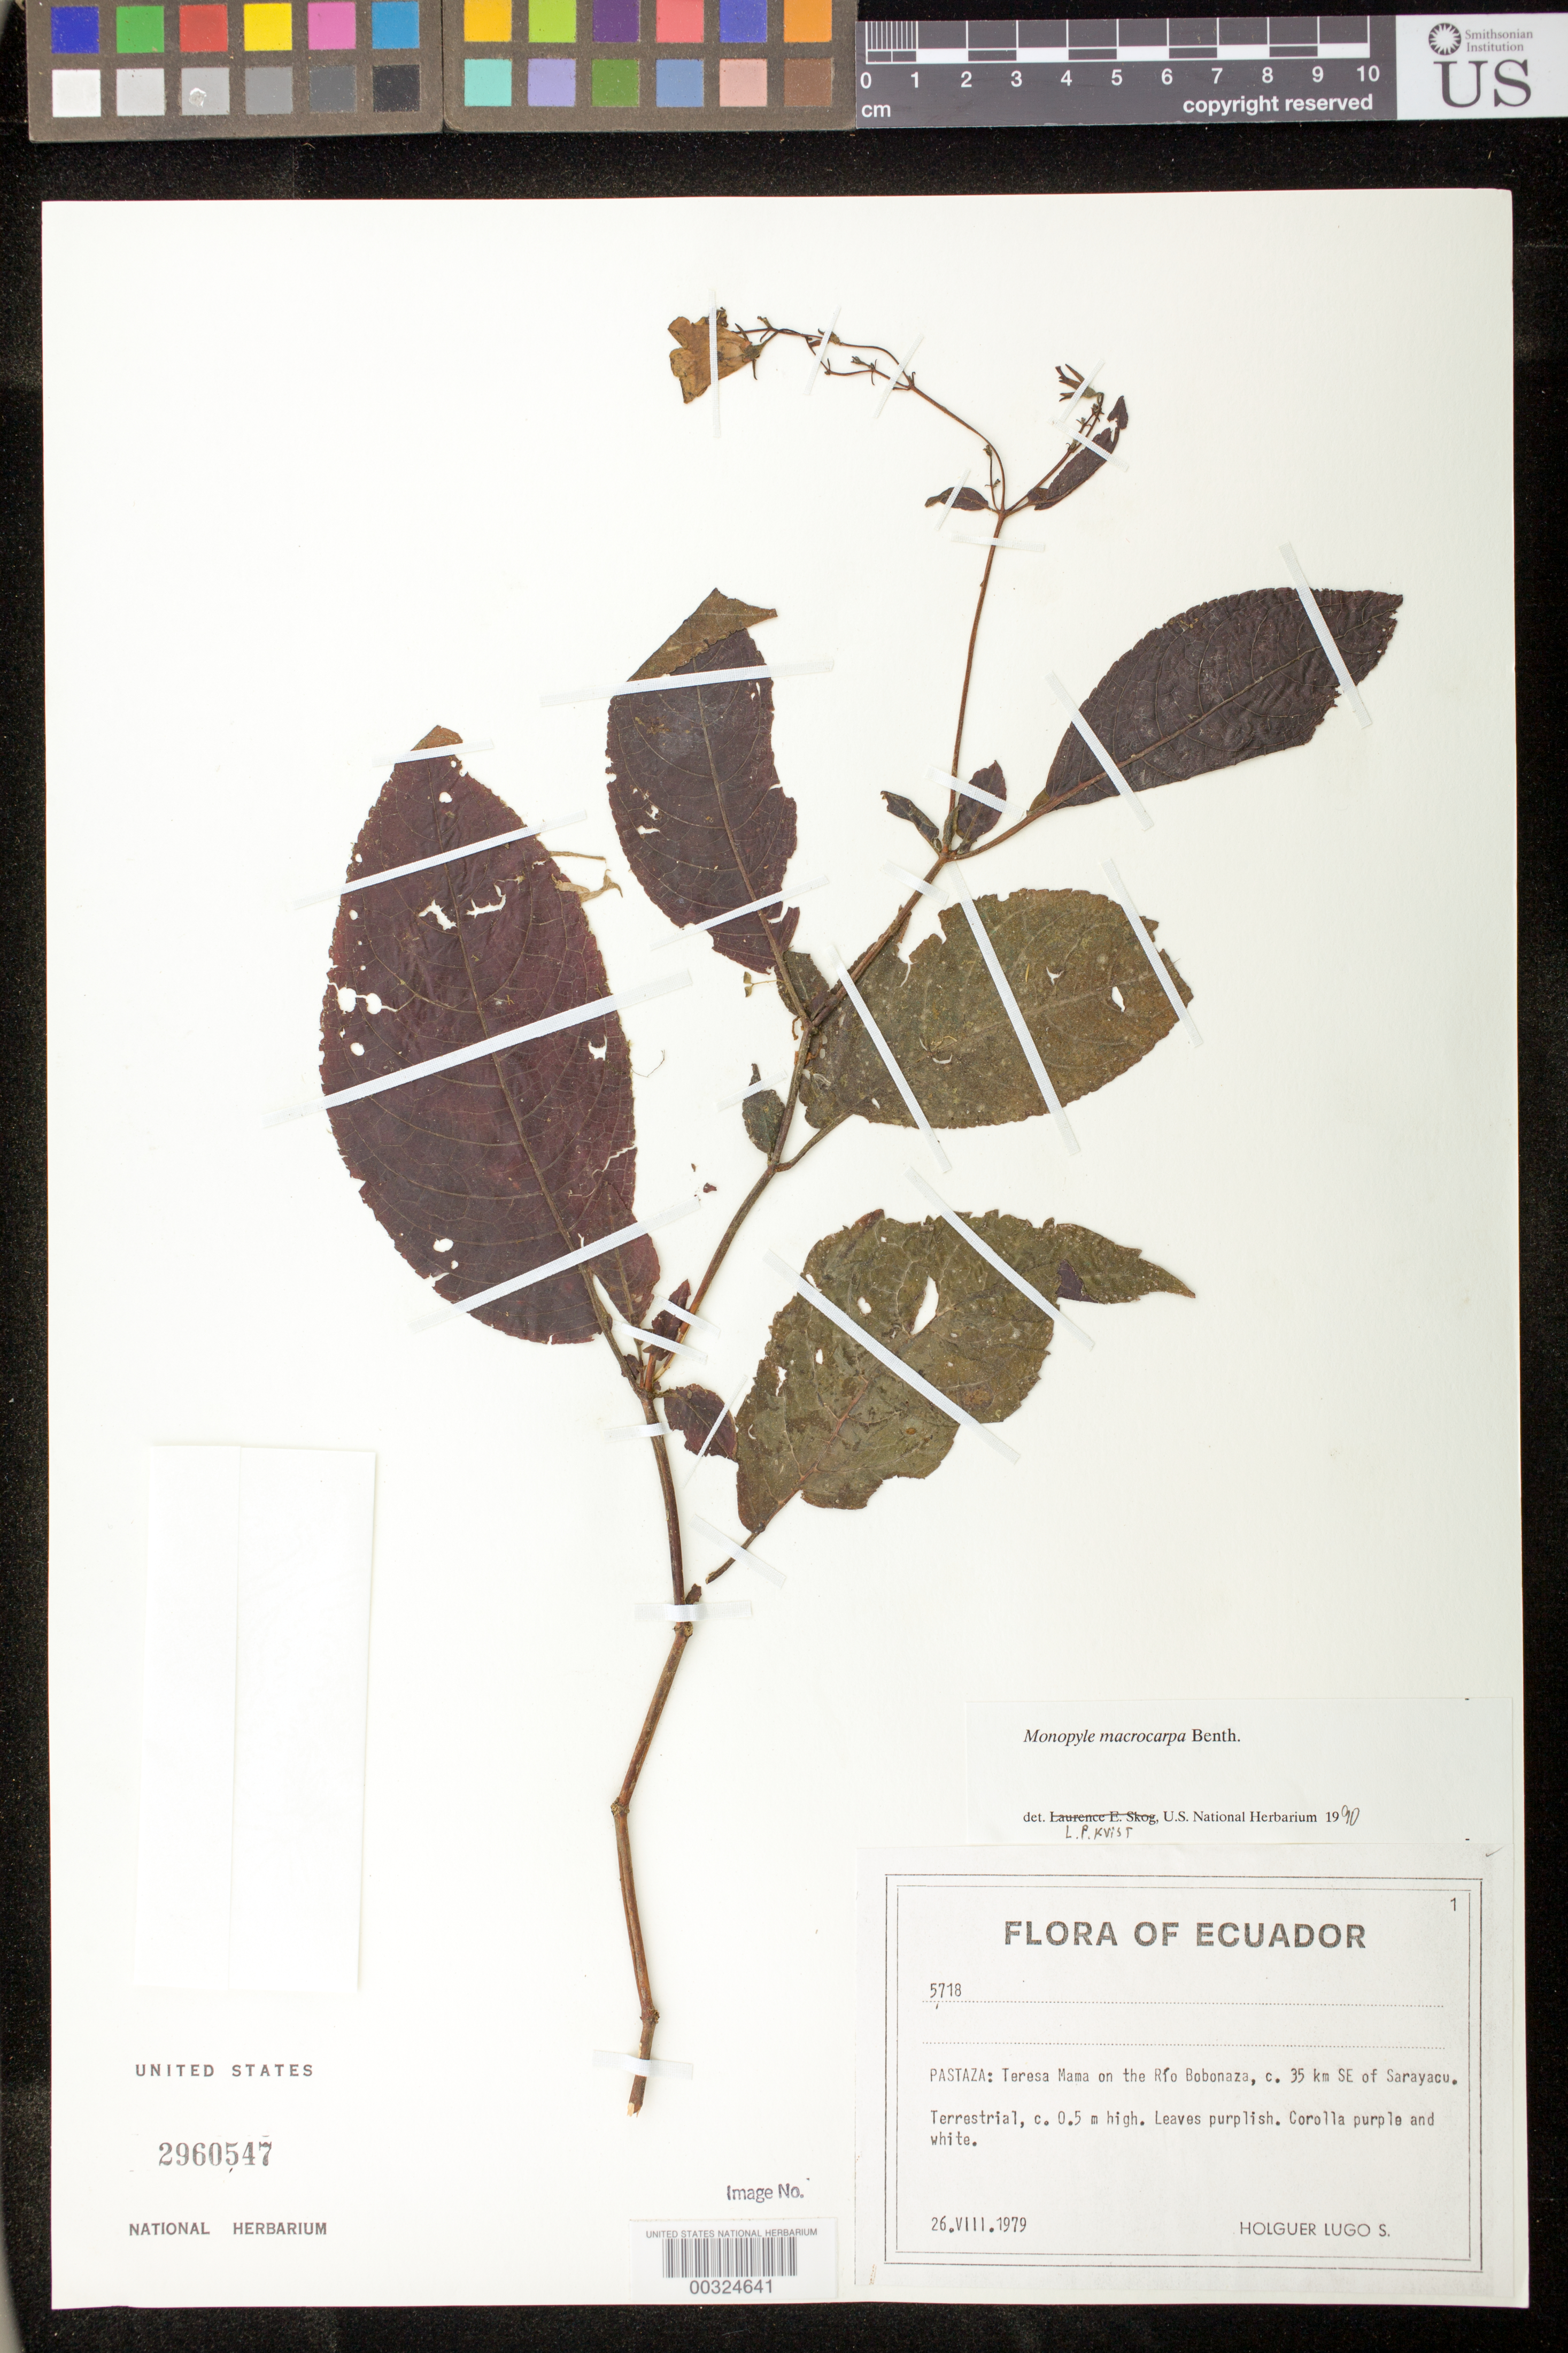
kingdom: Plantae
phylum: Tracheophyta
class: Magnoliopsida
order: Lamiales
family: Gesneriaceae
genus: Monopyle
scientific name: Monopyle macrocarpa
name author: Benth.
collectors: H. Lugo S.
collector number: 5718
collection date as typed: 26 Aug 1979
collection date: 1979-08-26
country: Ecuador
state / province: Pastaza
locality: Teresa Mama on the Rio Bobonaza, C 35 km SE of Sarayacu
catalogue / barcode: US 2960547